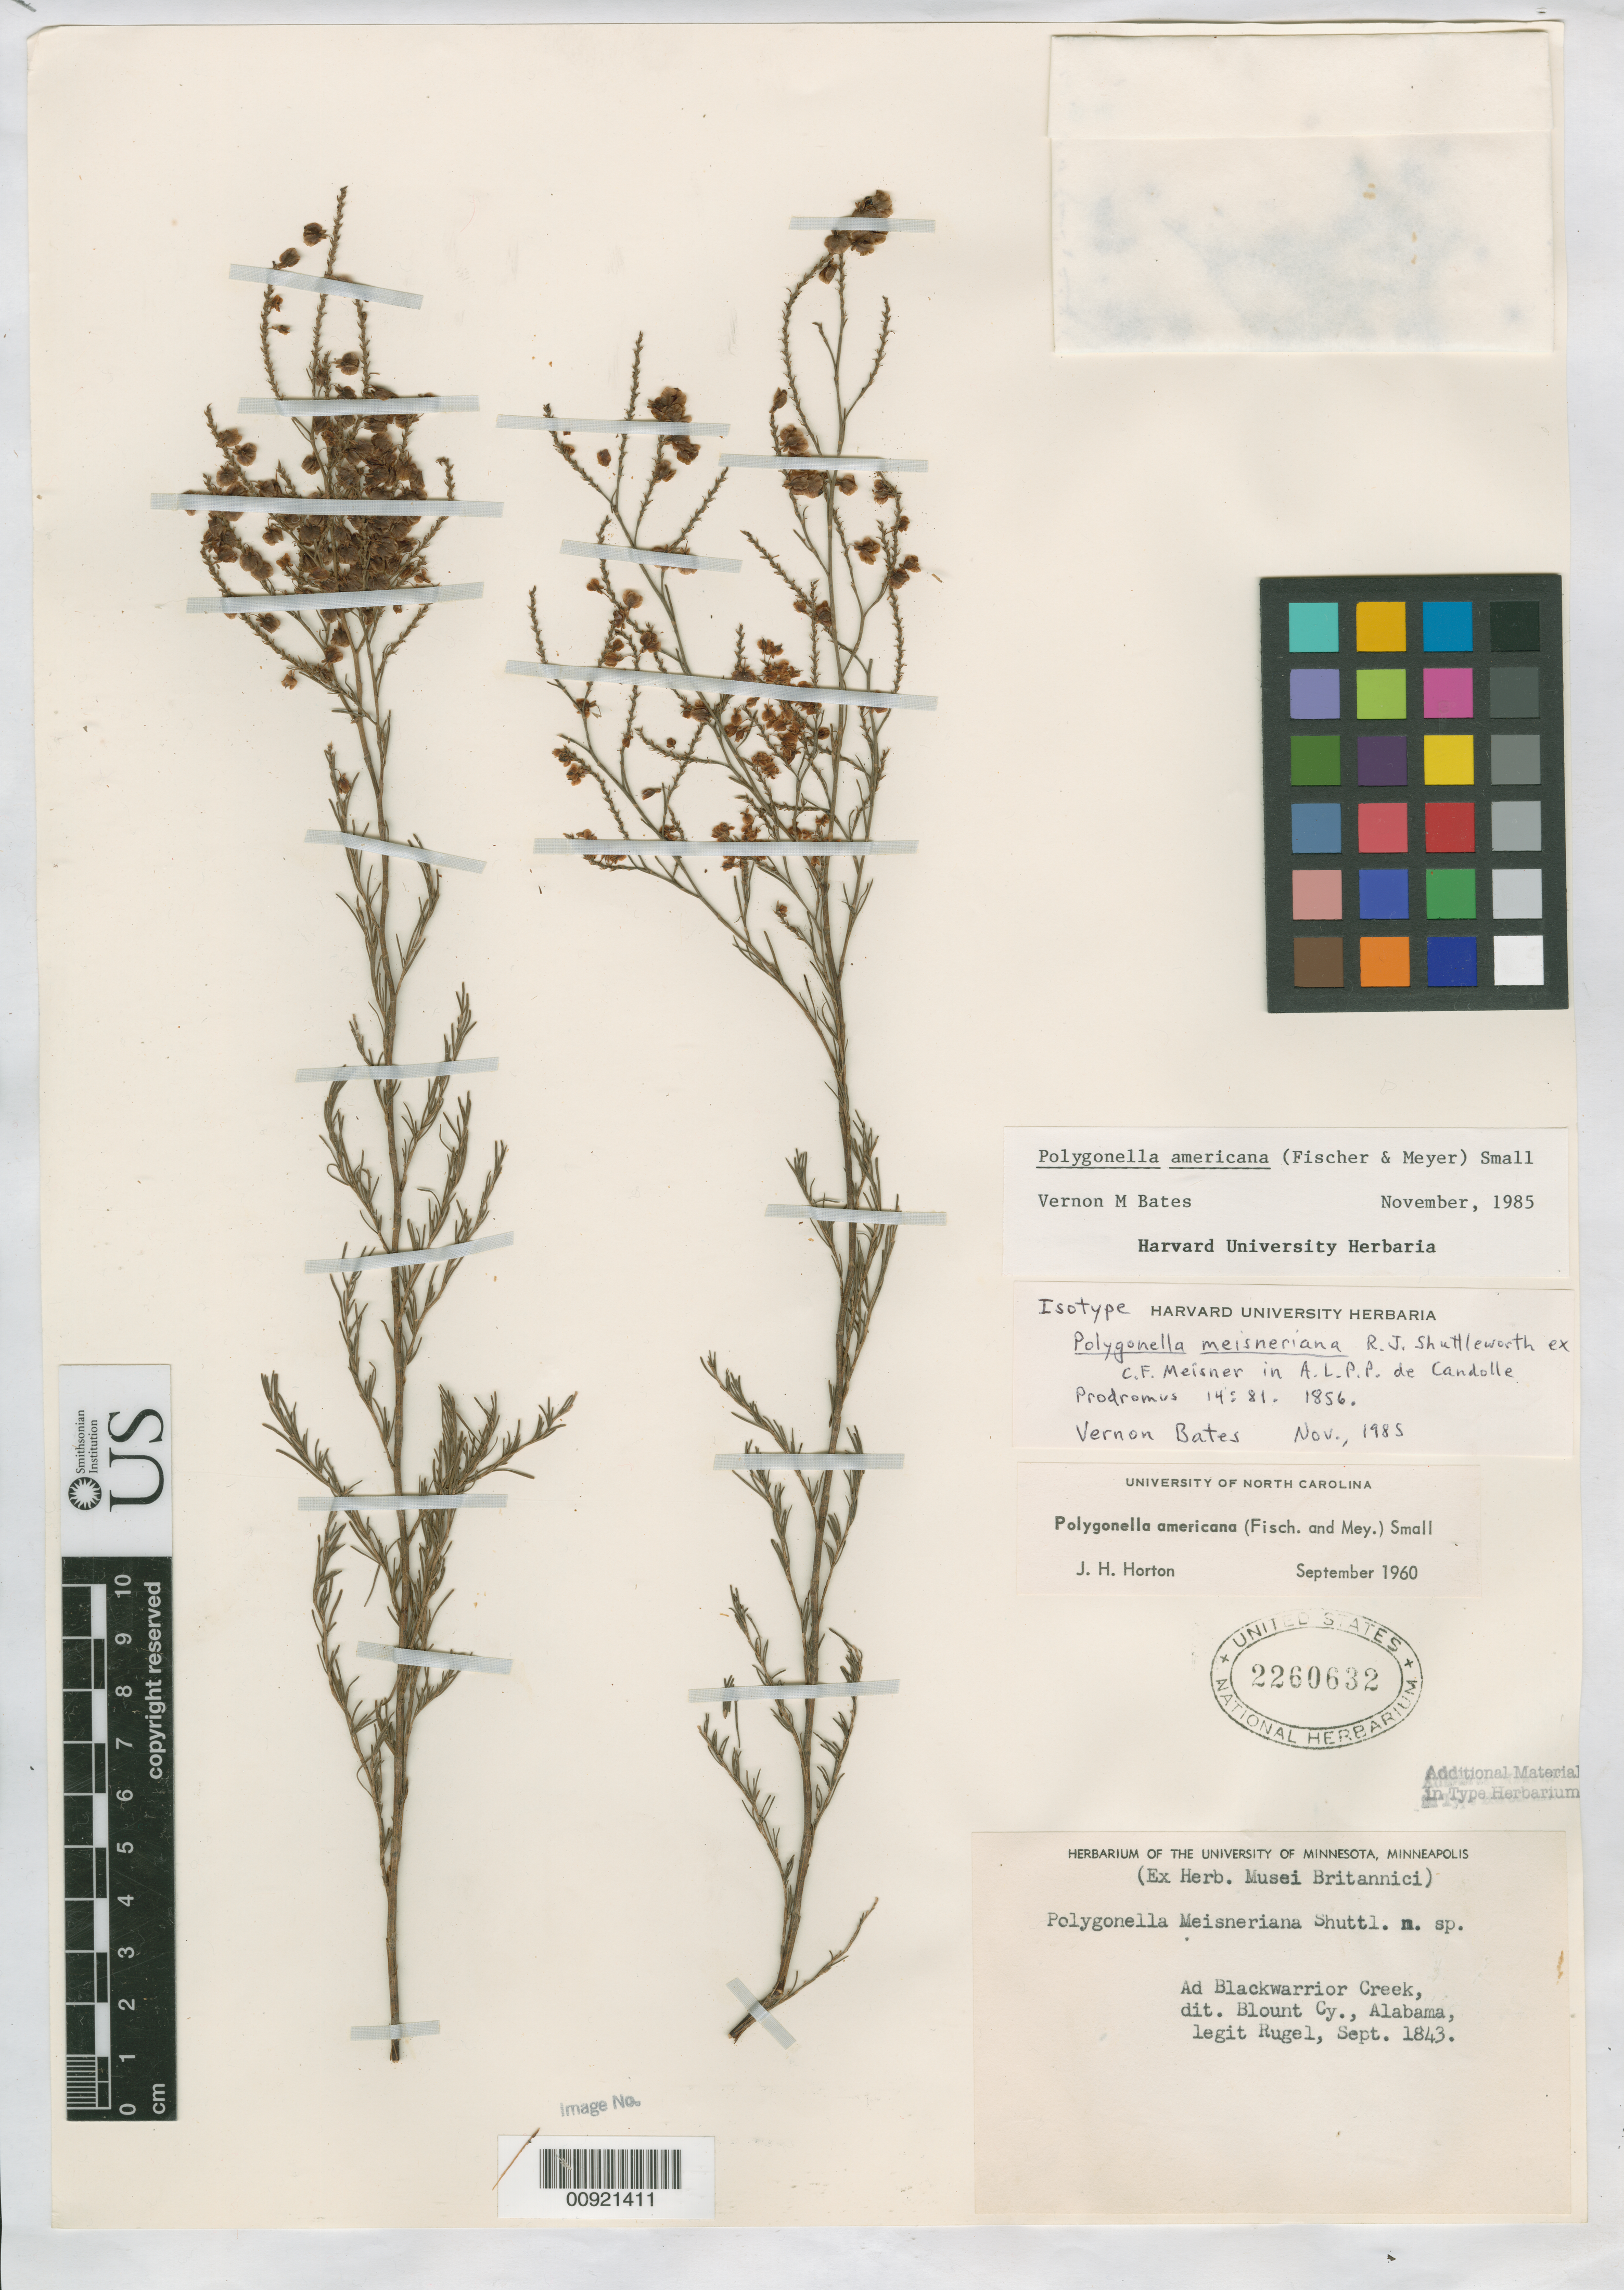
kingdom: Plantae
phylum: Tracheophyta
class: Magnoliopsida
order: Caryophyllales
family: Polygonaceae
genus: Polygonella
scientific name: Polygonella meisneriana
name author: Shuttlew. ex Meisn. in DC.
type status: Isotype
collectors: F. Rugel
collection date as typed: Sep 1843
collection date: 1843-09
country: United States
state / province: Alabama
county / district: Blount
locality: Black Warrior Creek.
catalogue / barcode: US 2260632